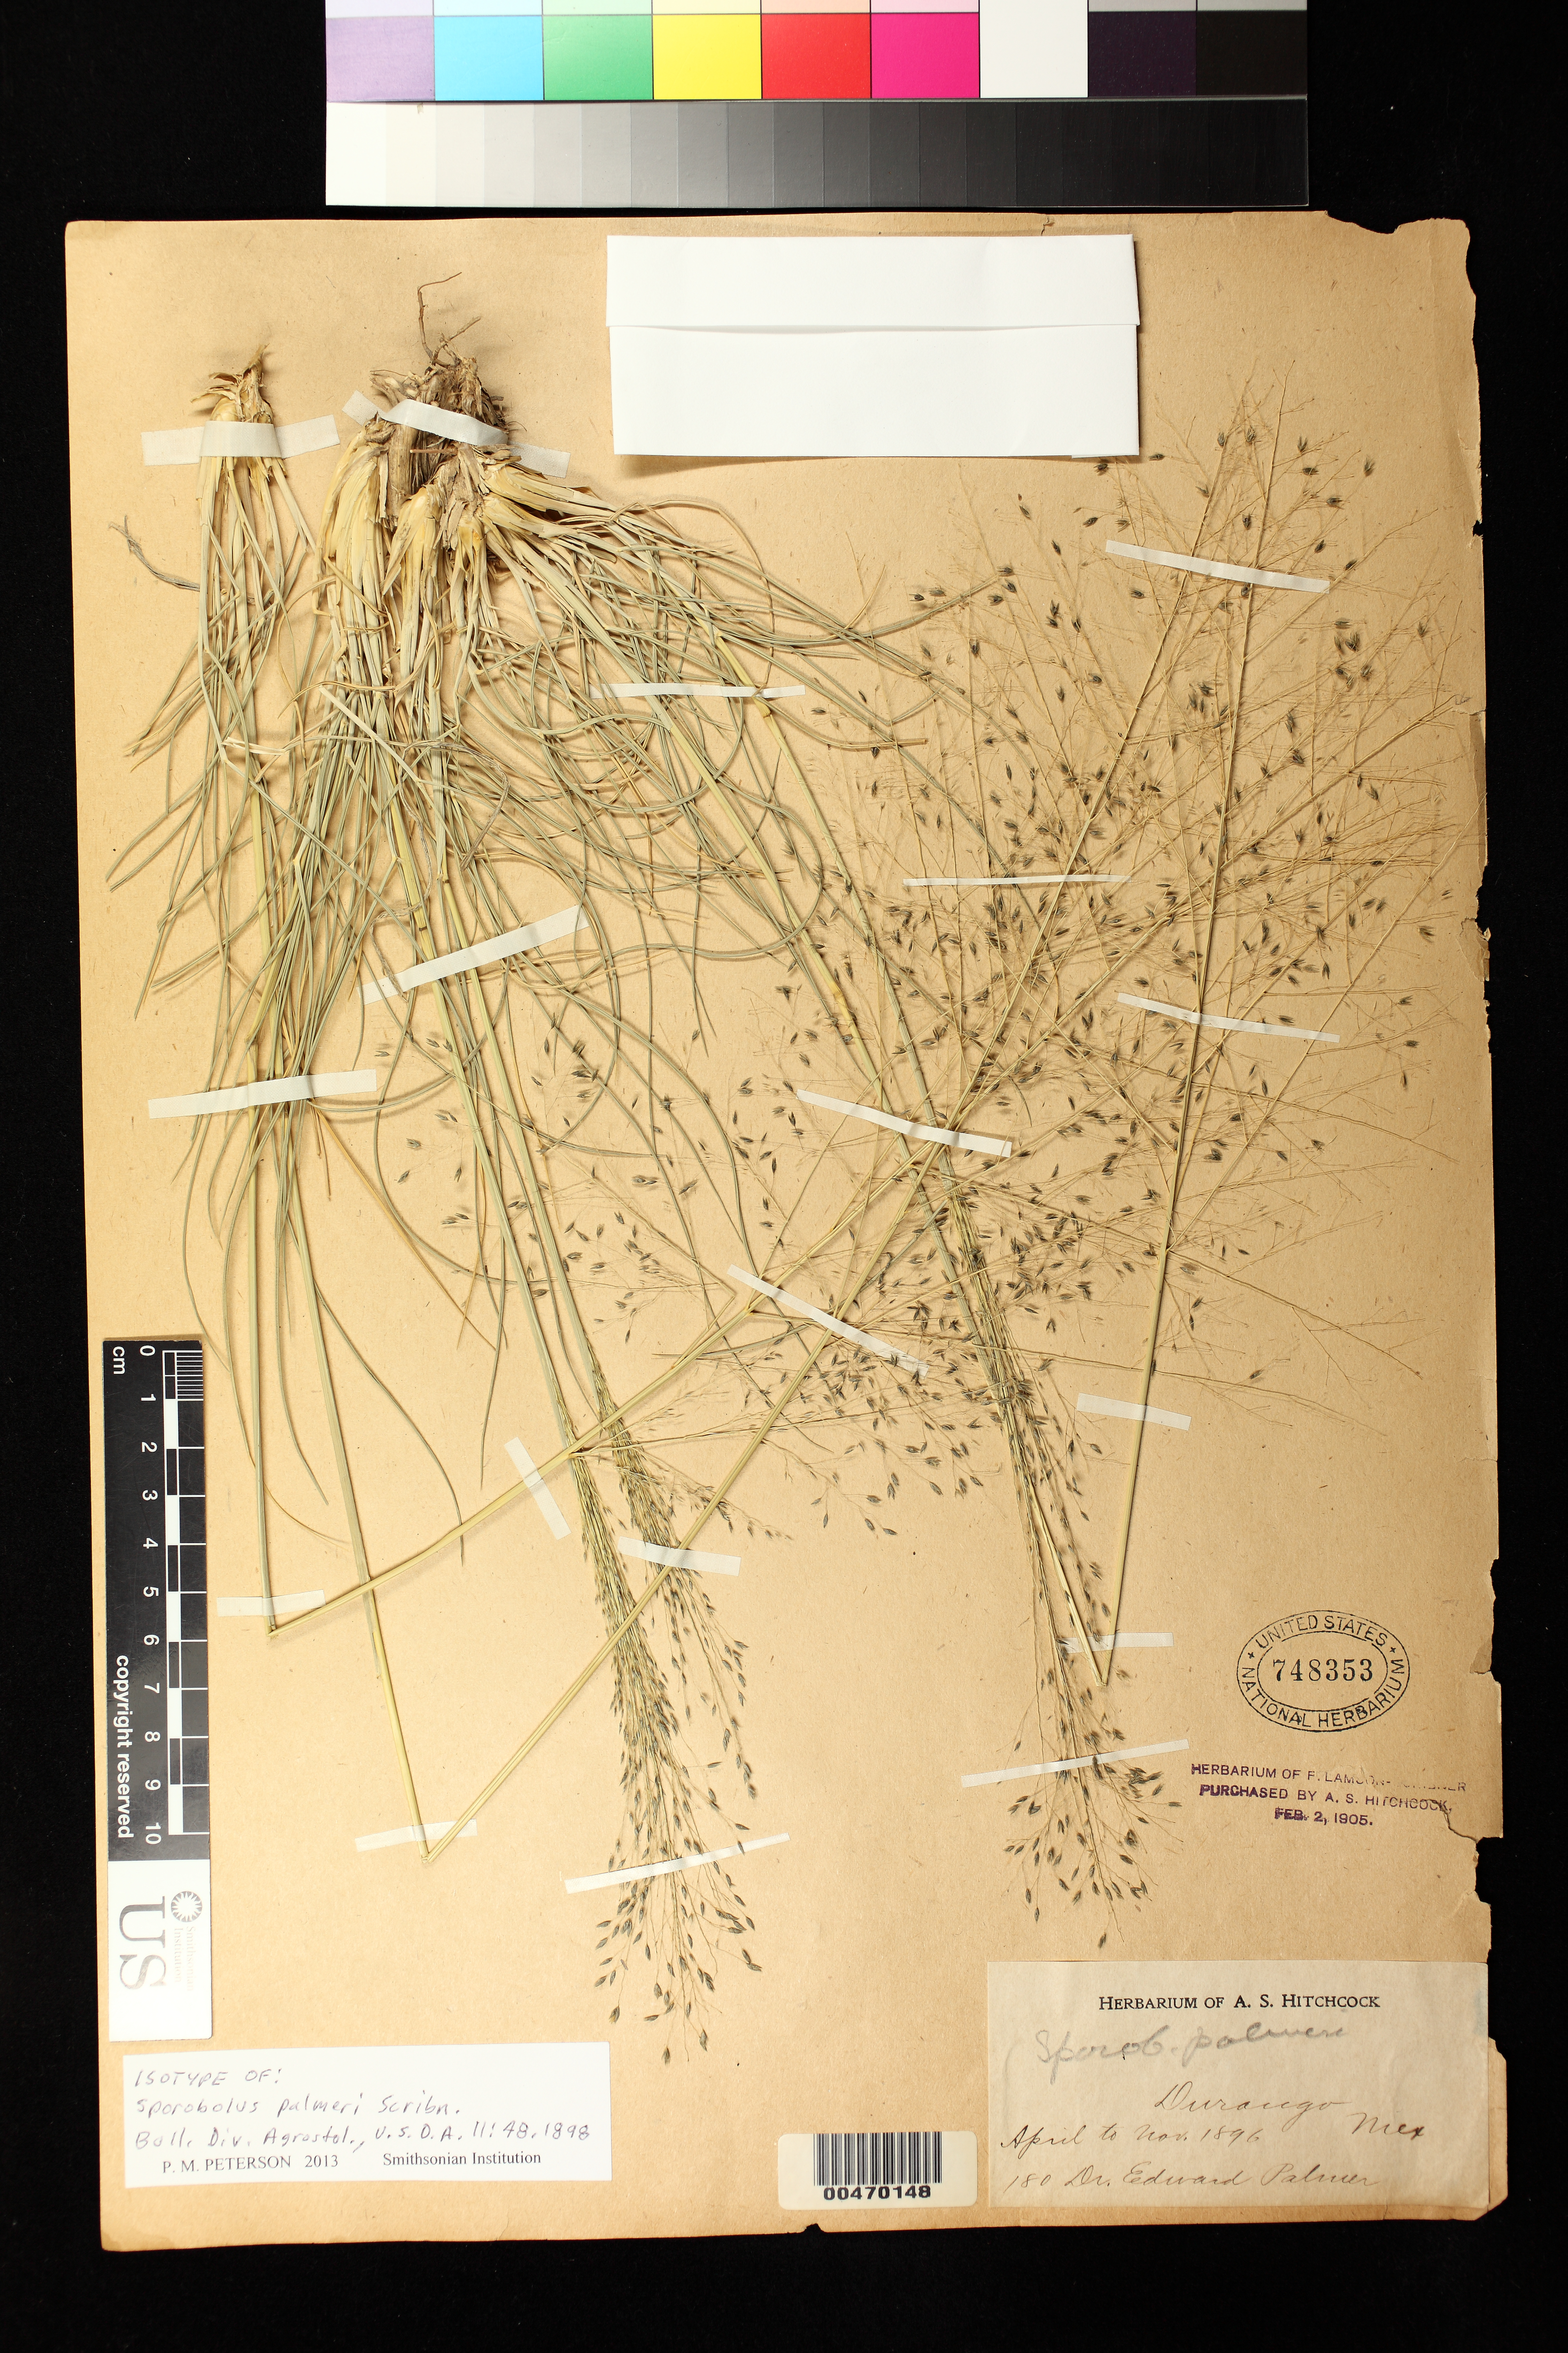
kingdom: Plantae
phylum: Tracheophyta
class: Liliopsida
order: Poales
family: Poaceae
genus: Sporobolus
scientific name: Sporobolus palmeri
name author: Scribn.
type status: Isotype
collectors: E. Palmer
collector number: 180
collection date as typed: Apr 1896 to Nov 1896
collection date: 1896-04/1896-11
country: Mexico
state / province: Durango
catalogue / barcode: US 748353